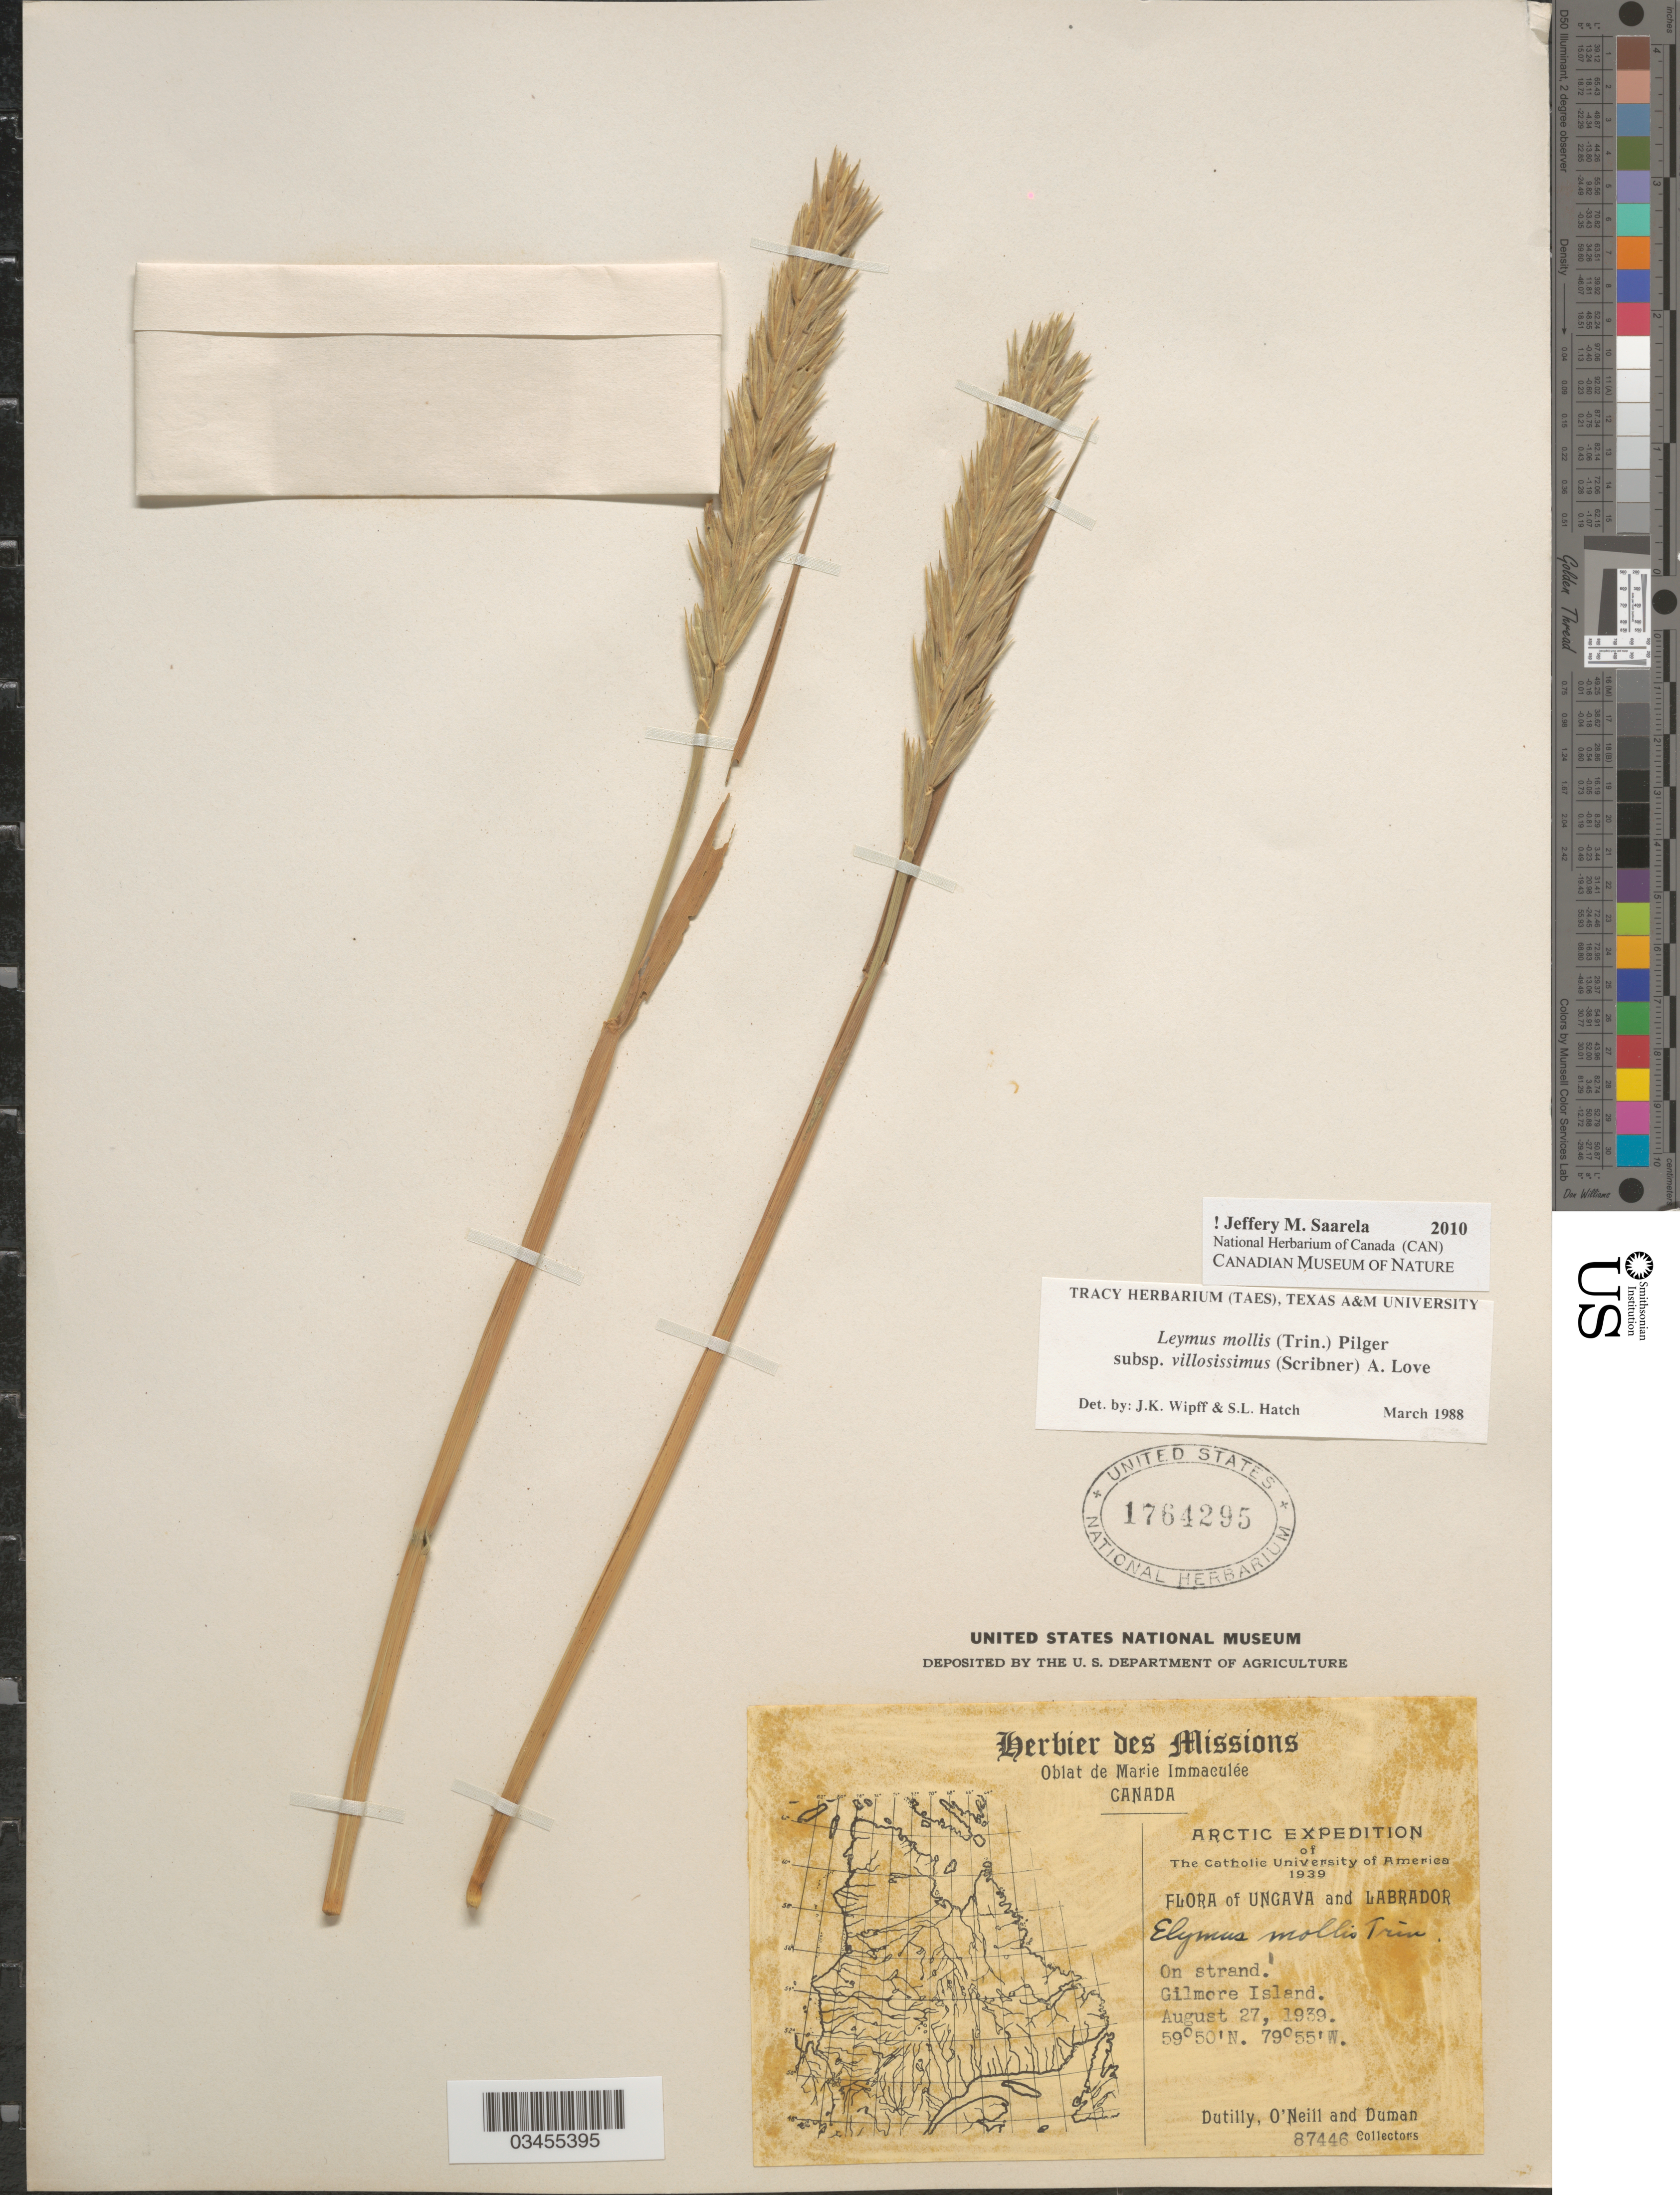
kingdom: Plantae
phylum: Tracheophyta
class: Liliopsida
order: Poales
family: Poaceae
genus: Leymus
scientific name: Leymus mollis subsp. villosissimus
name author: (Scribn.) Á. Löve & D. Löve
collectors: -. Dutilly, -. O'Neill & -. Duman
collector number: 87446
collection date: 1939-08-27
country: Canada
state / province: Newfoundland and Labrador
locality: Arctic Expedition. Ungava and Labrador. Gilmore Island.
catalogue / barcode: US 1764295